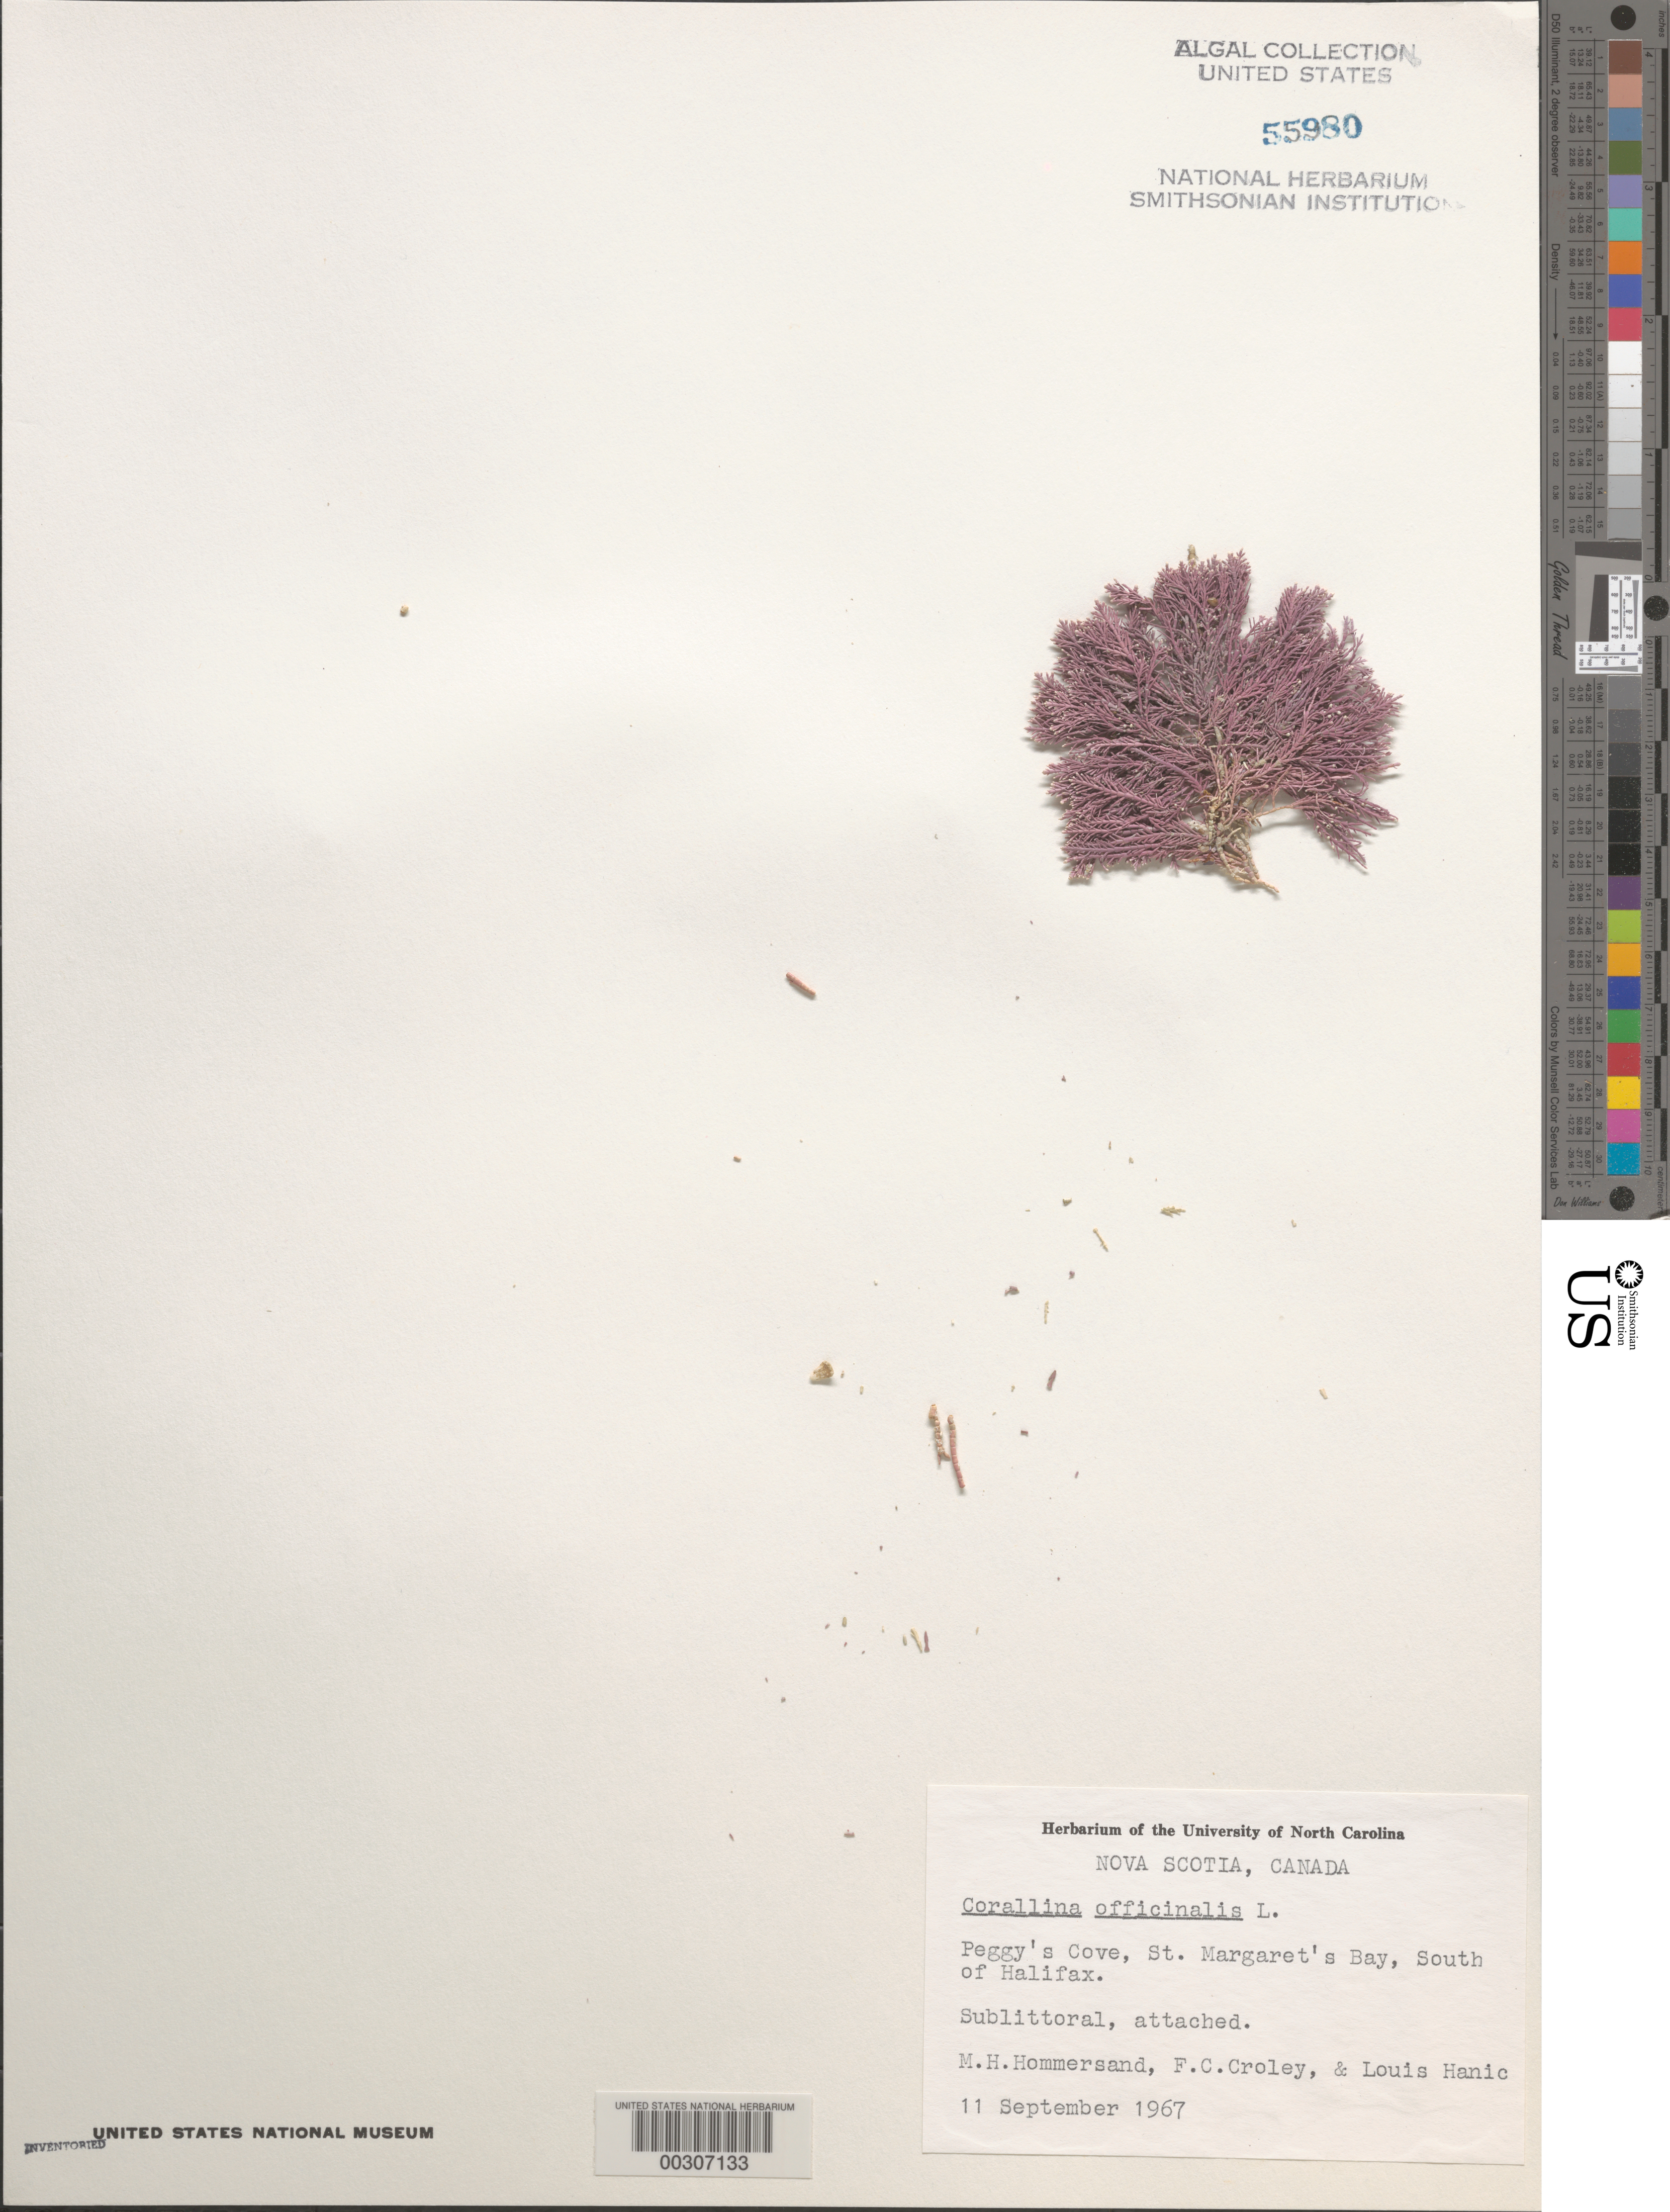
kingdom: Plantae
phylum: Rhodophyta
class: Florideophyceae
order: Corallinales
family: Corallinaceae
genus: Corallina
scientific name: Corallina officinalis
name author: L.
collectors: M. H. Hommersand, F. C. Croley & L. Hanic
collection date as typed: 11 Sep 1967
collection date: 1967-09-11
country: Canada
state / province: Nova Scotia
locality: Peggy's Cove, St. Margaret's Bay, south of Halifax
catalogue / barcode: US 55980